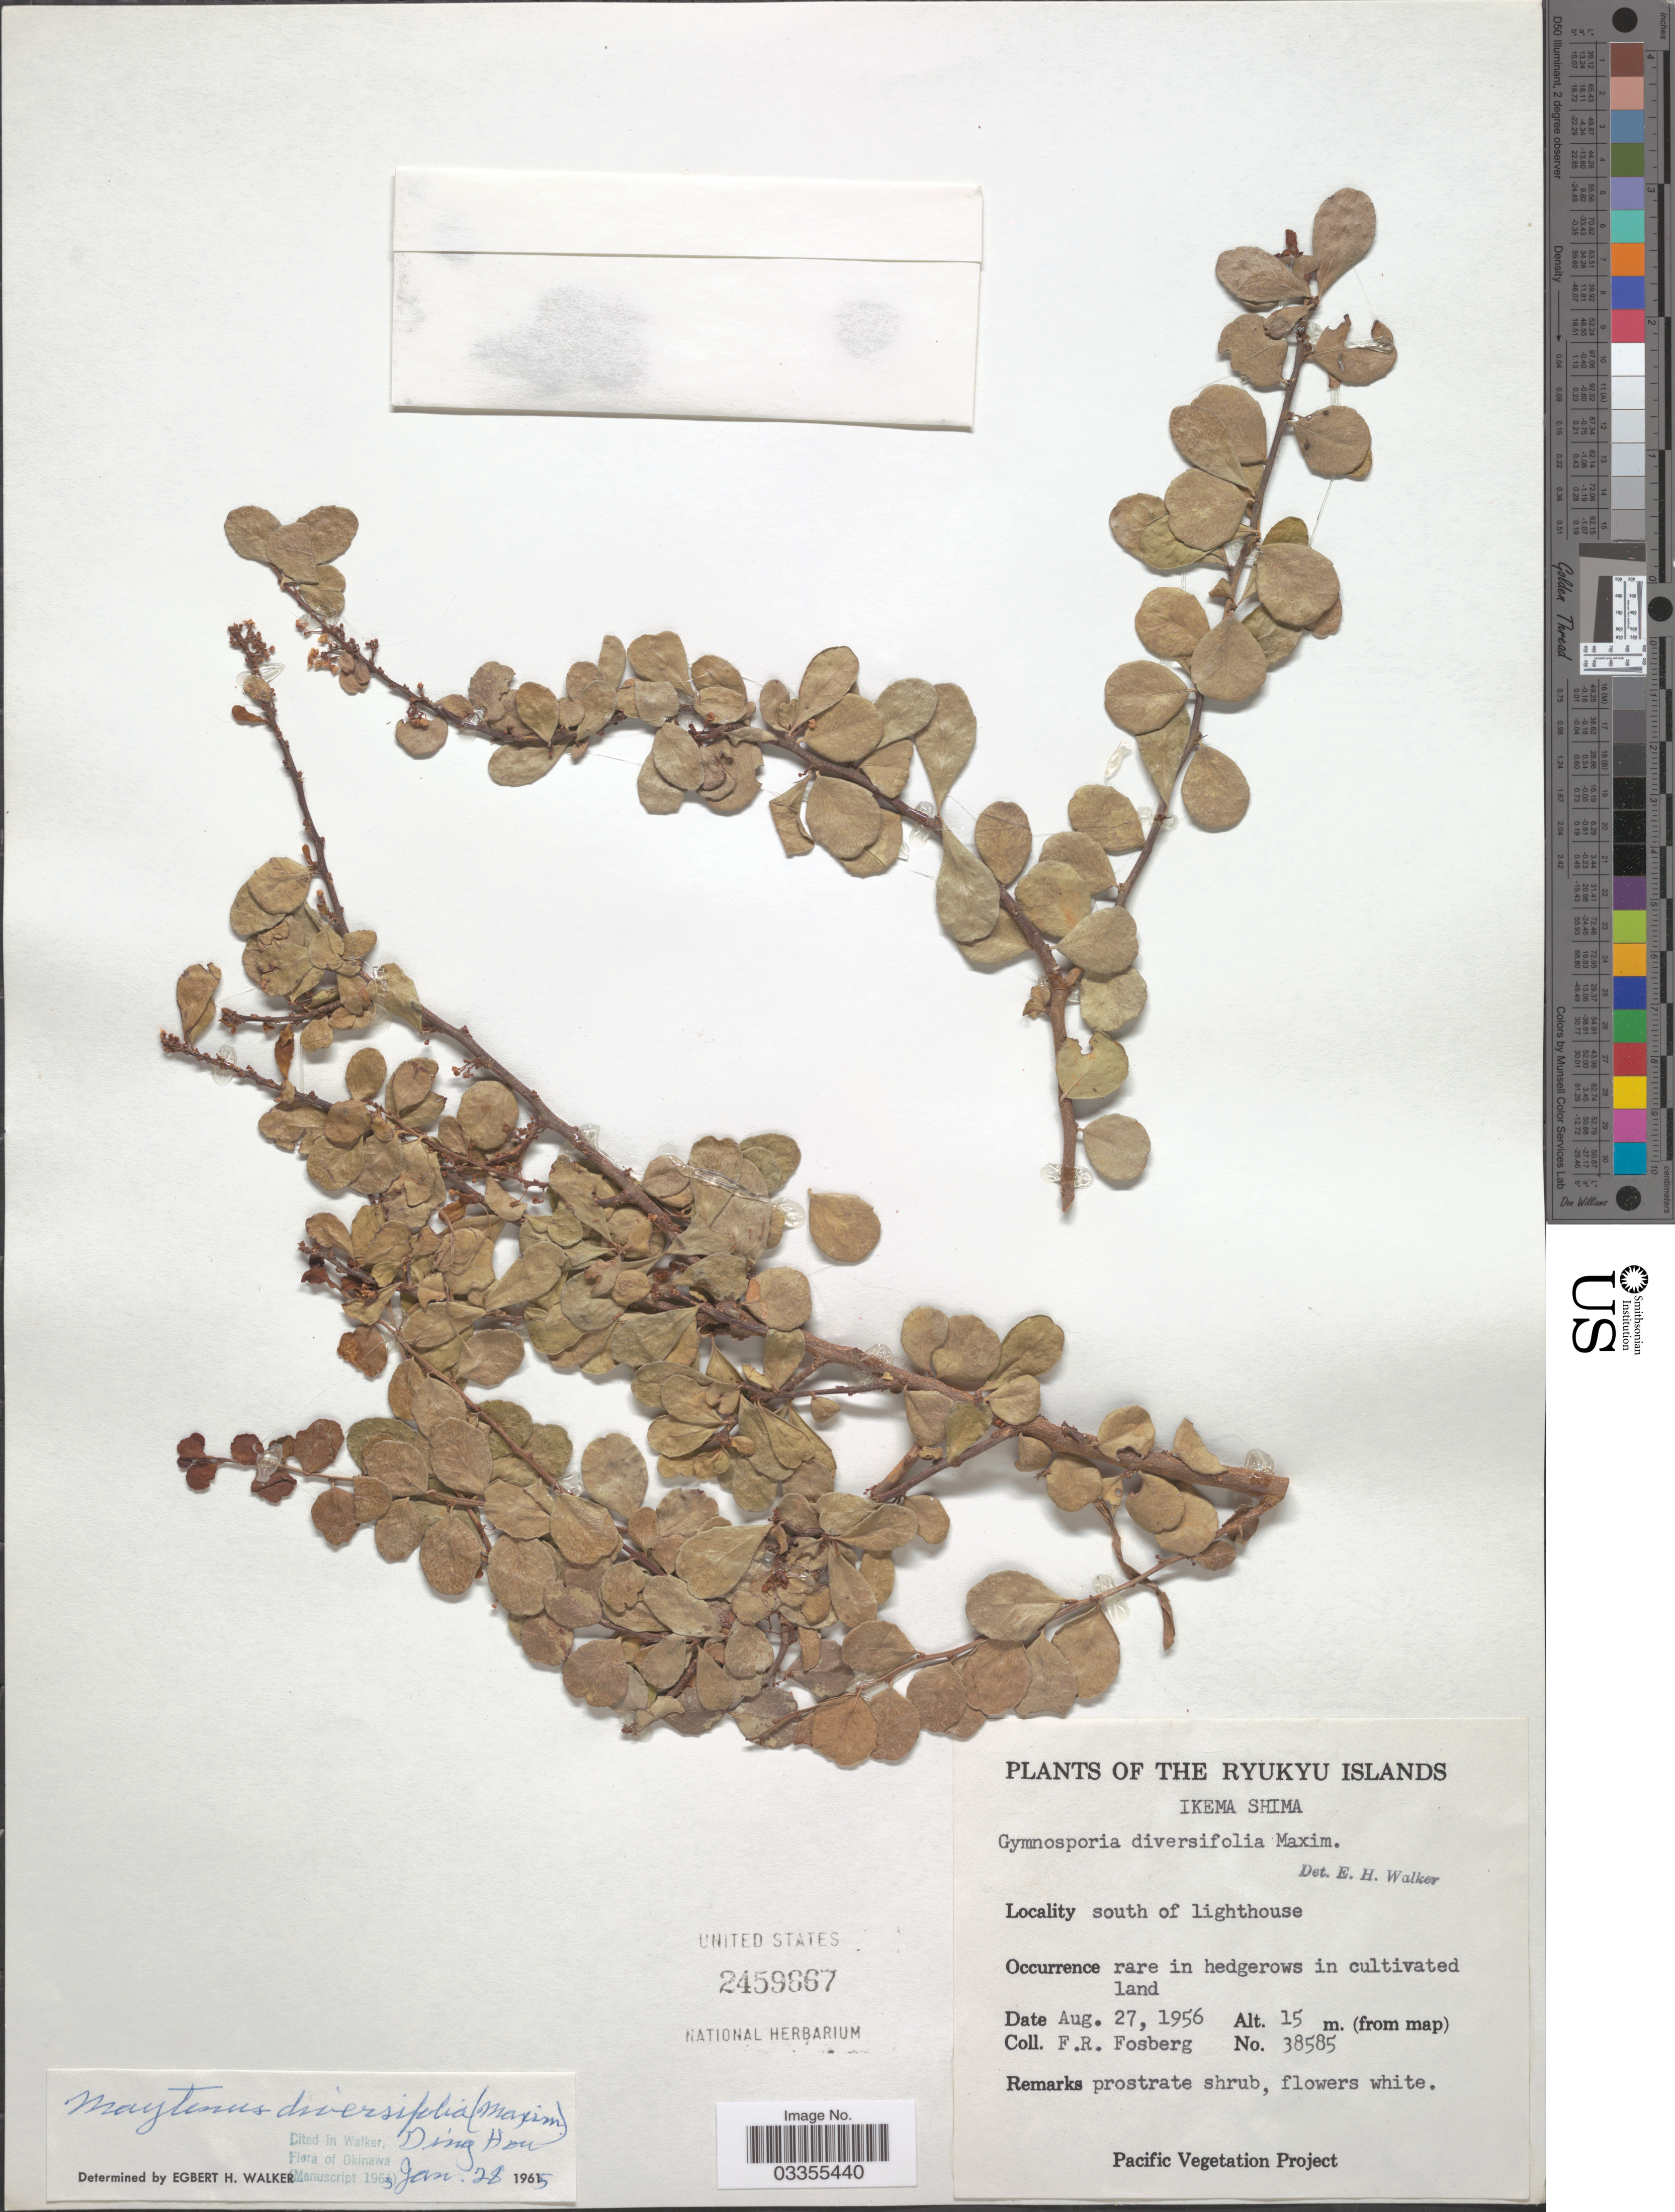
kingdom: Plantae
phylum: Tracheophyta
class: Magnoliopsida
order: Celastrales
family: Celastraceae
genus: Gymnosporia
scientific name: Gymnosporia diversifolia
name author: Maxim.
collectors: F. R. Fosberg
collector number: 38585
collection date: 1956-08-27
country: Japan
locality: The Ryukyu Islands. Ikema Shima. South of lighthouse.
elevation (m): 15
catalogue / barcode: US 2459667